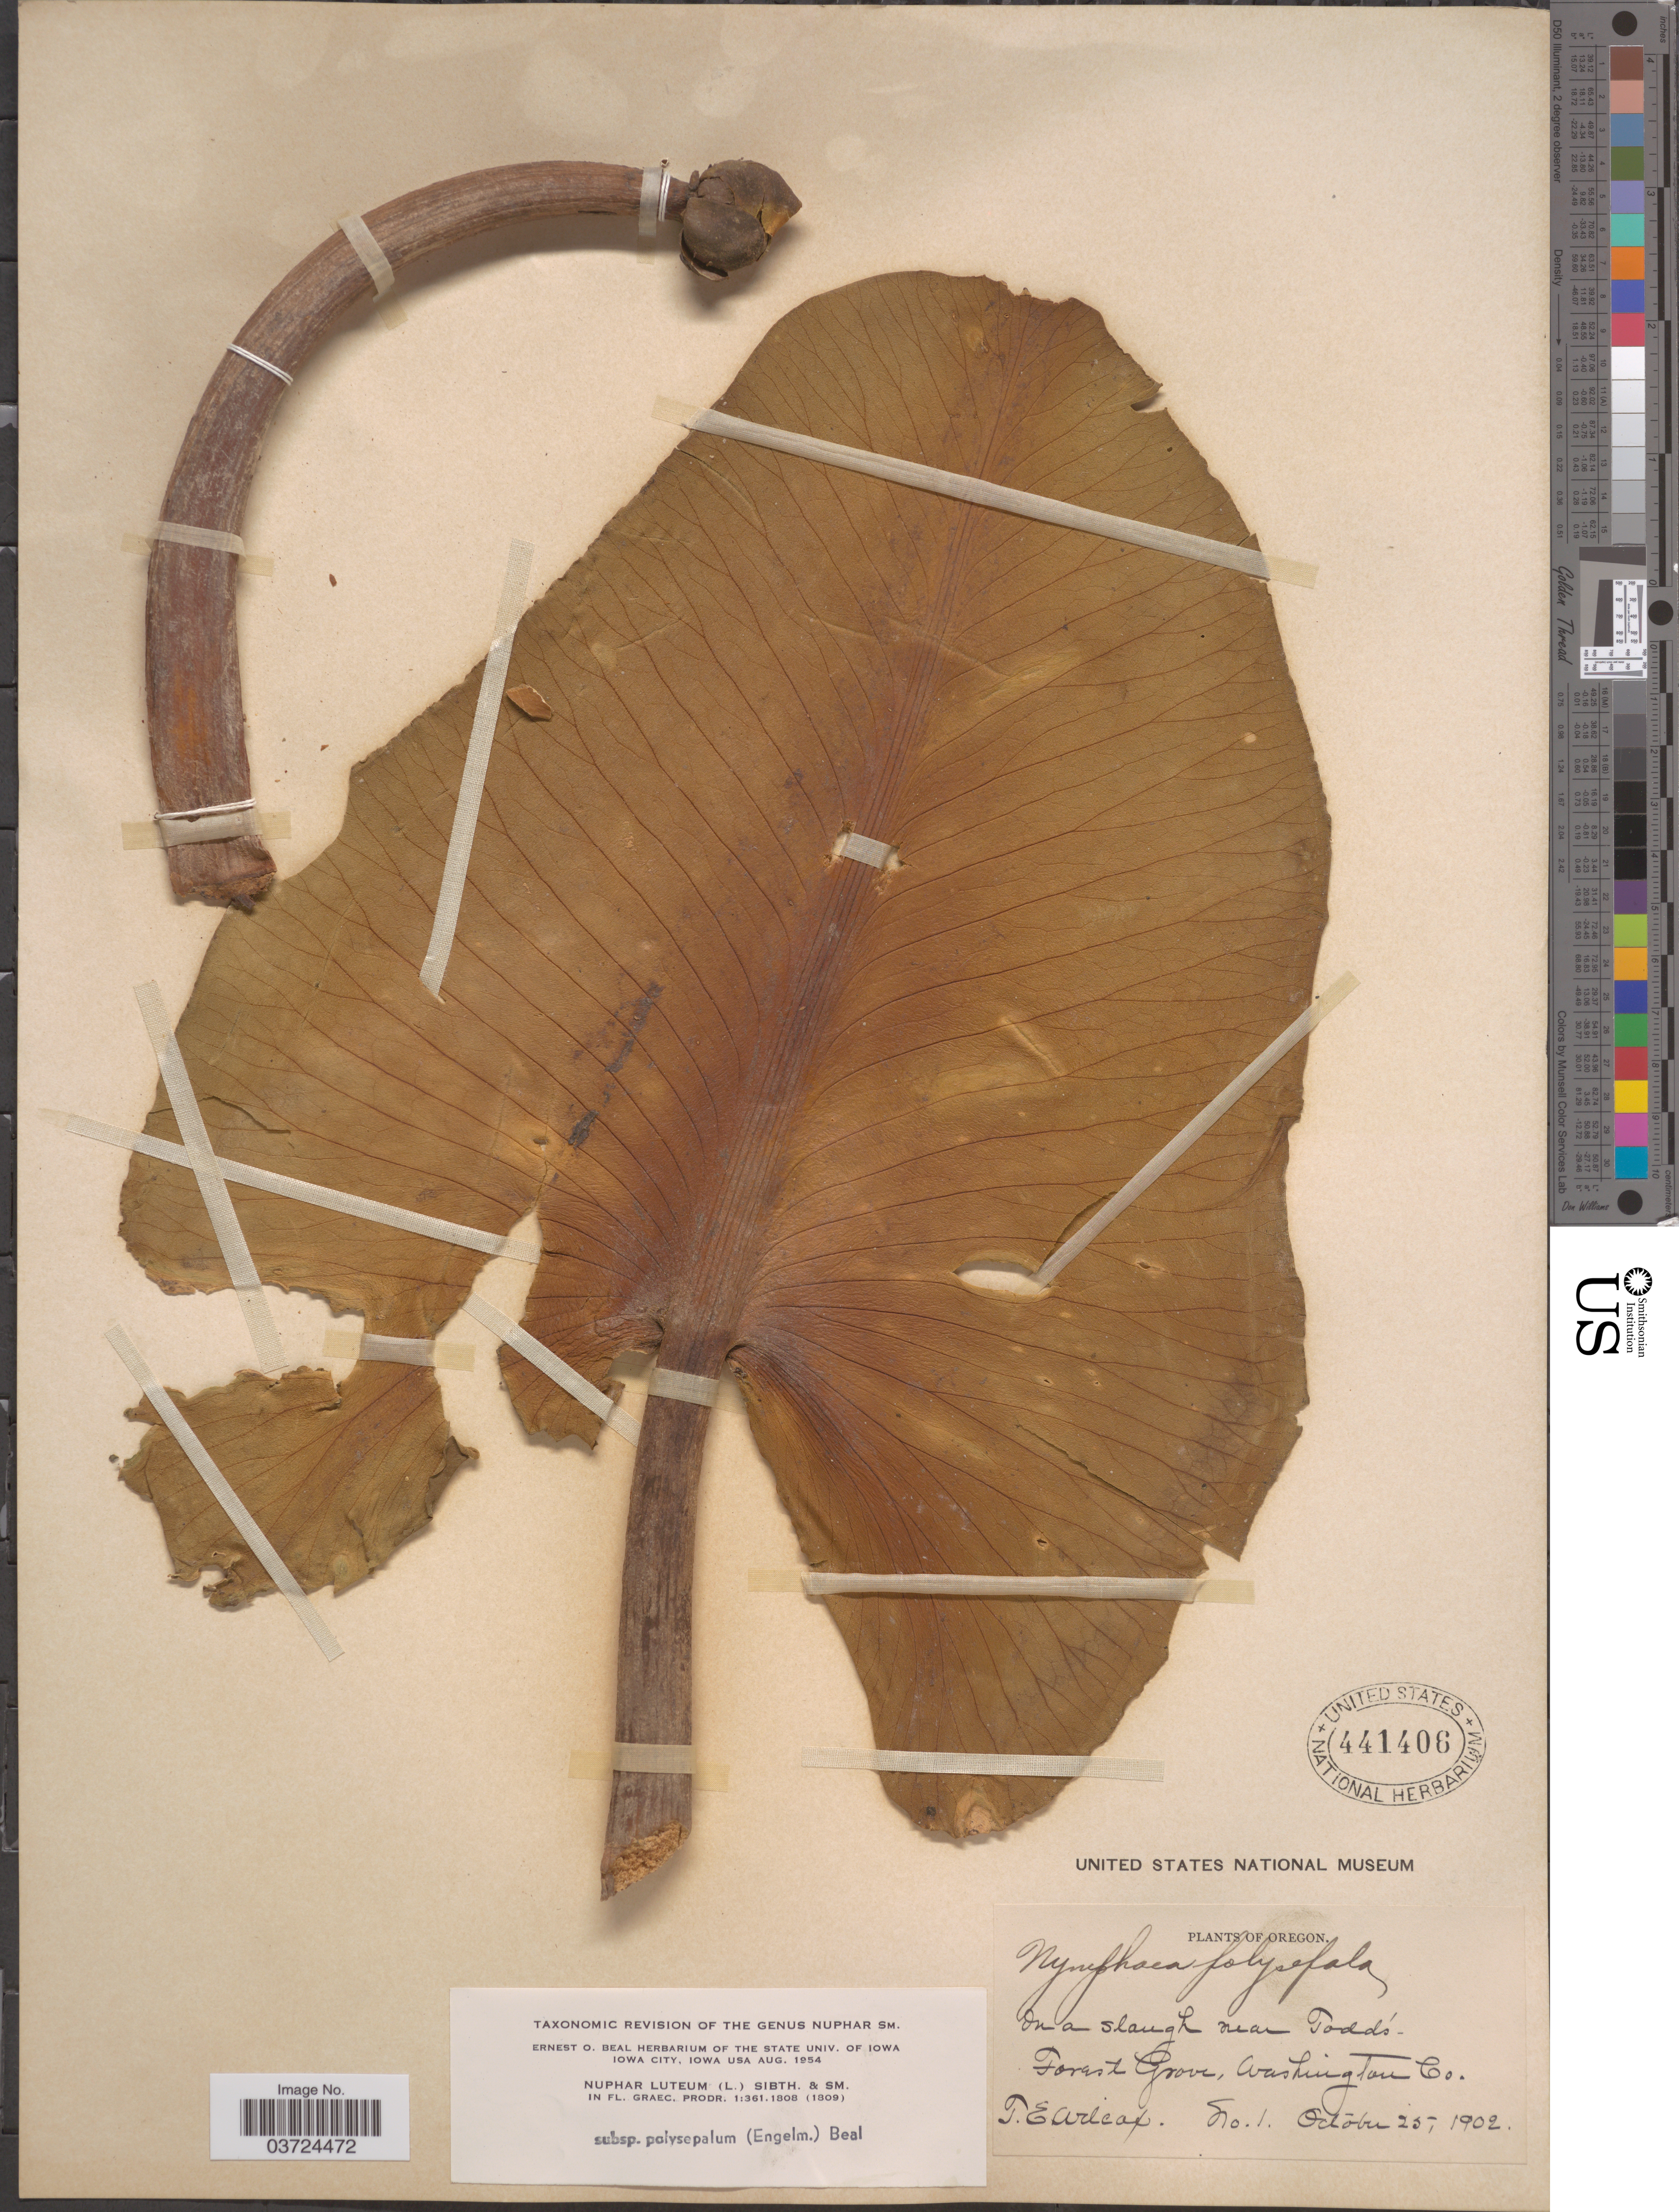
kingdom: Plantae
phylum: Tracheophyta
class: Magnoliopsida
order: Nymphaeales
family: Nymphaeaceae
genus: Nuphar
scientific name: Nuphar polysepala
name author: Englem.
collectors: T. E. Wilcox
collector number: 1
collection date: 1902-10-25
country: United States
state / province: Oregon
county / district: Washington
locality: On a slough near Todd's-Forest Grove, Washington Co.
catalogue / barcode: US 441406